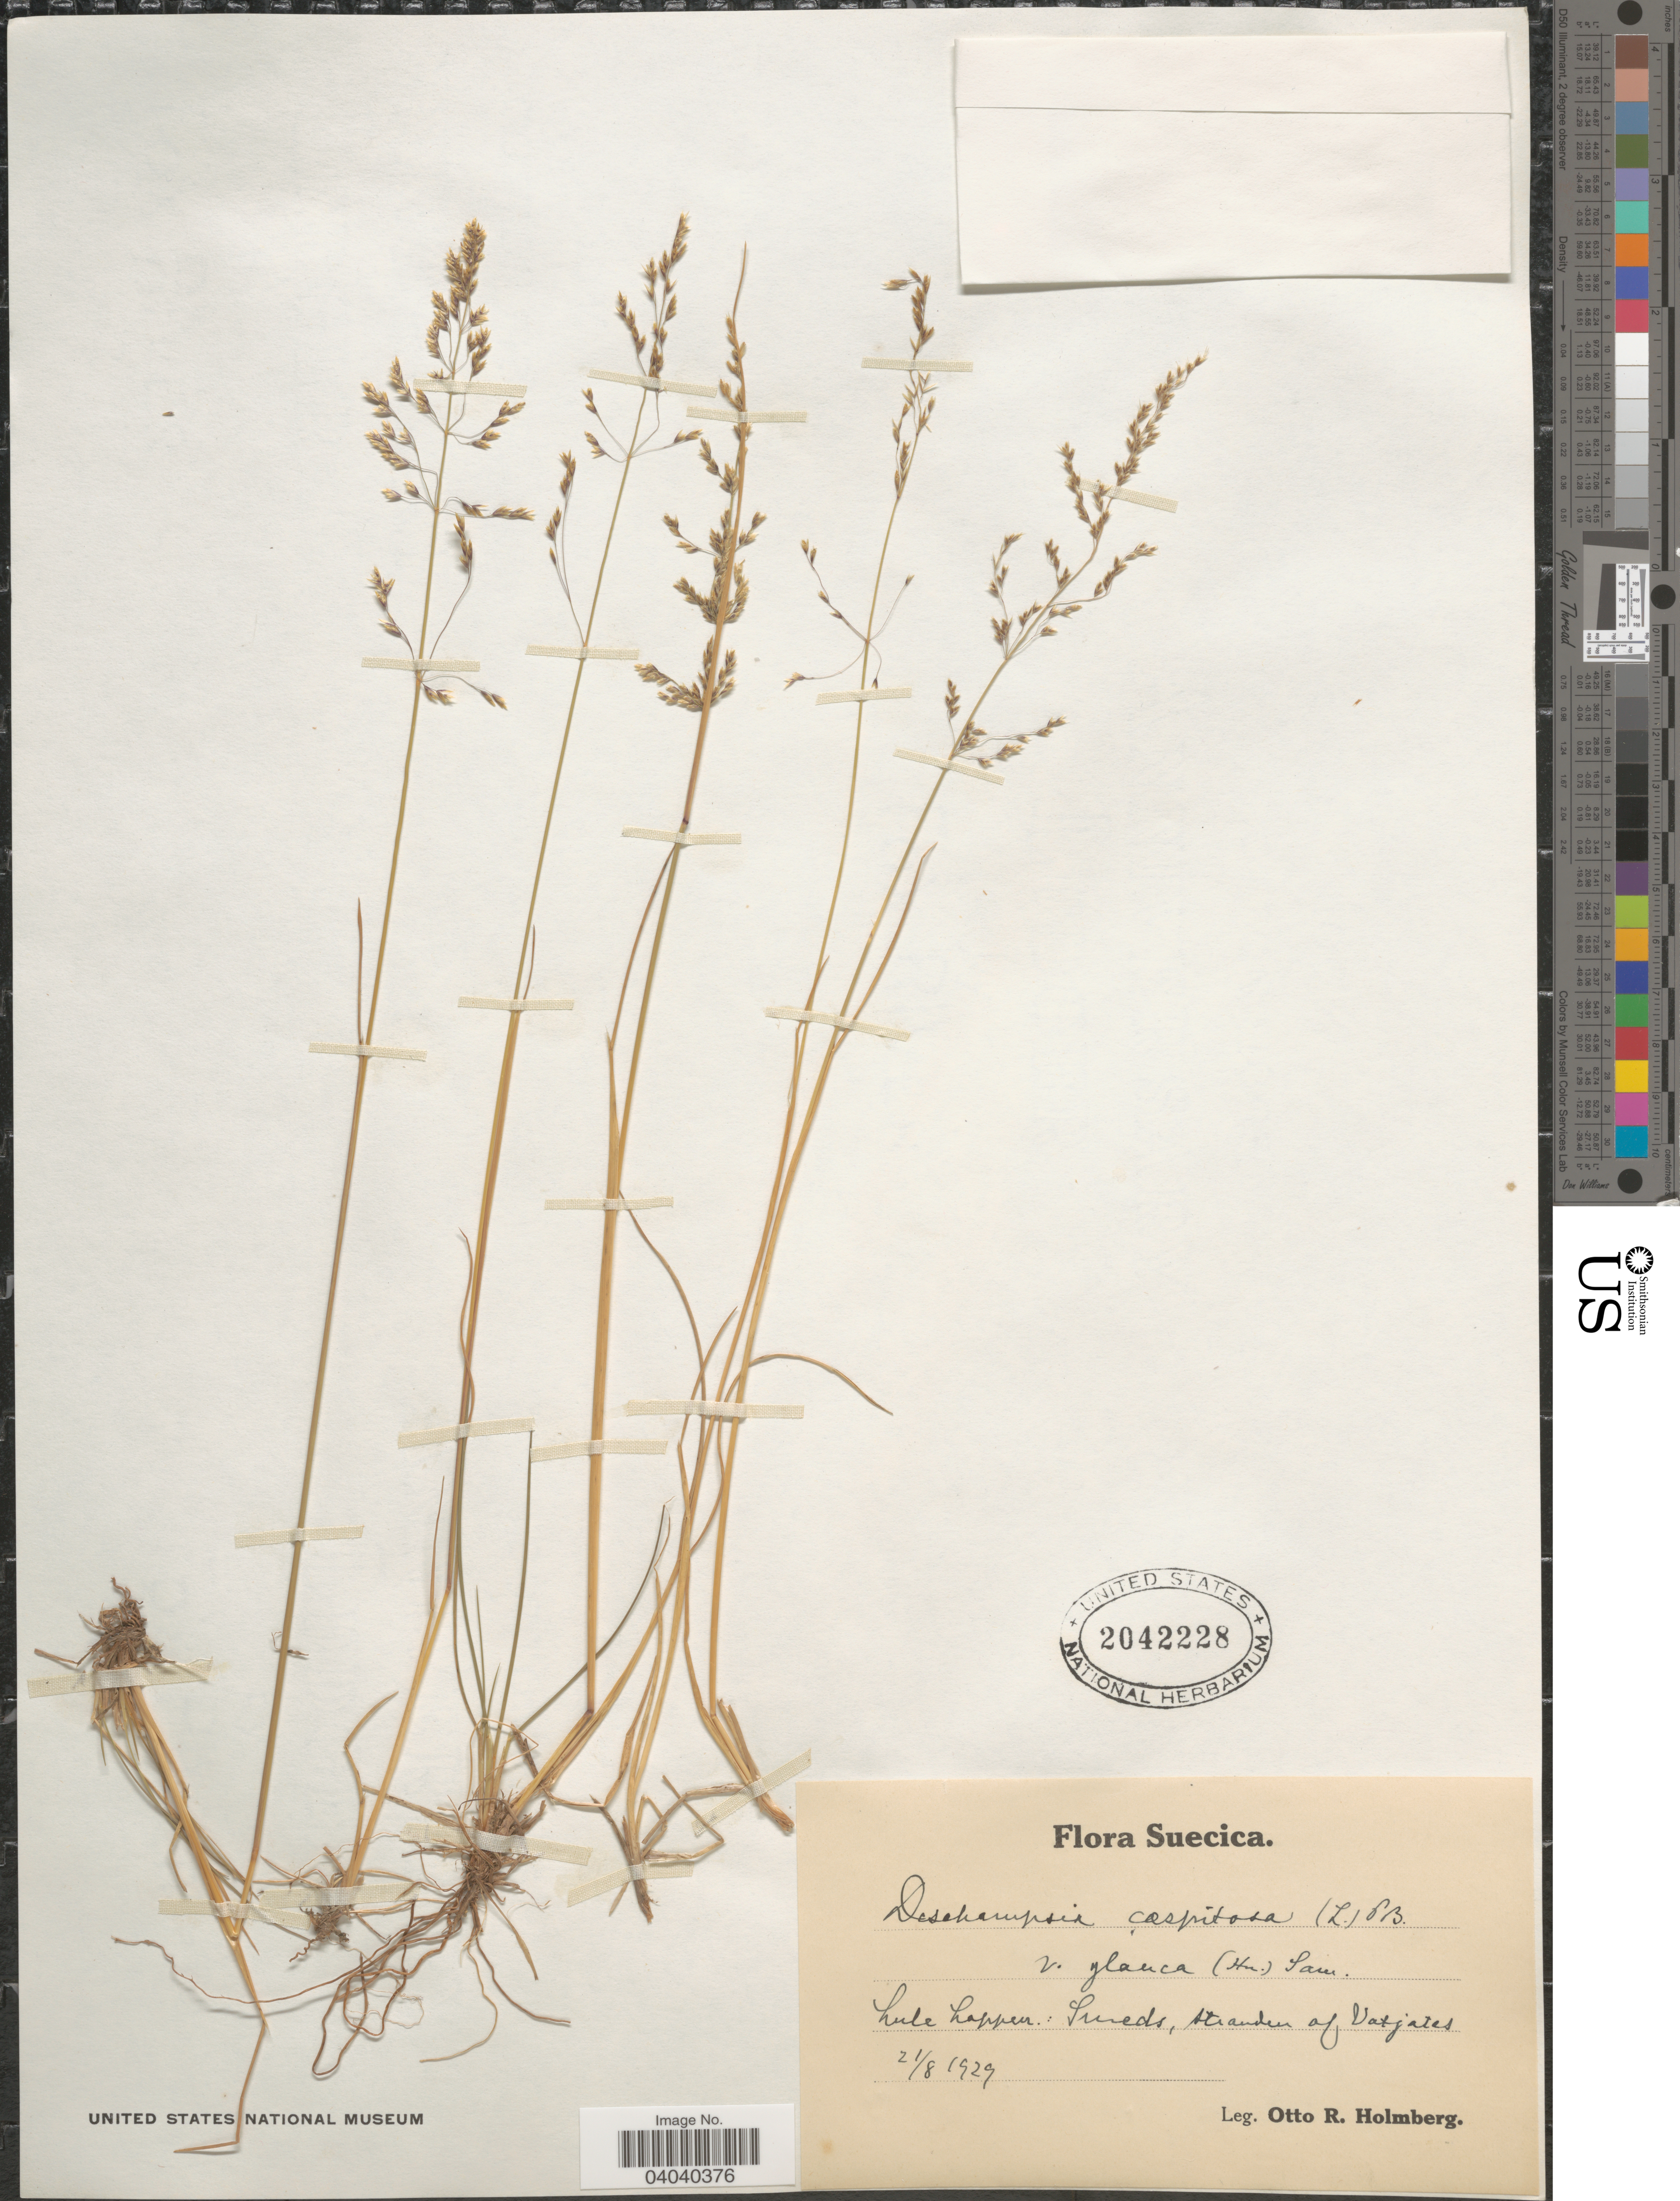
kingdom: Plantae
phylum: Tracheophyta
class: Liliopsida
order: Poales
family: Poaceae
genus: Deschampsia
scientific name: Deschampsia cespitosa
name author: (L.) P. Beauv.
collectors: O. Holmberg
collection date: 1929-08-21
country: Sweden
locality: Suecica. Lule Lappm.: Smeds, stranden af Vatjates.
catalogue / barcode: US 2042228